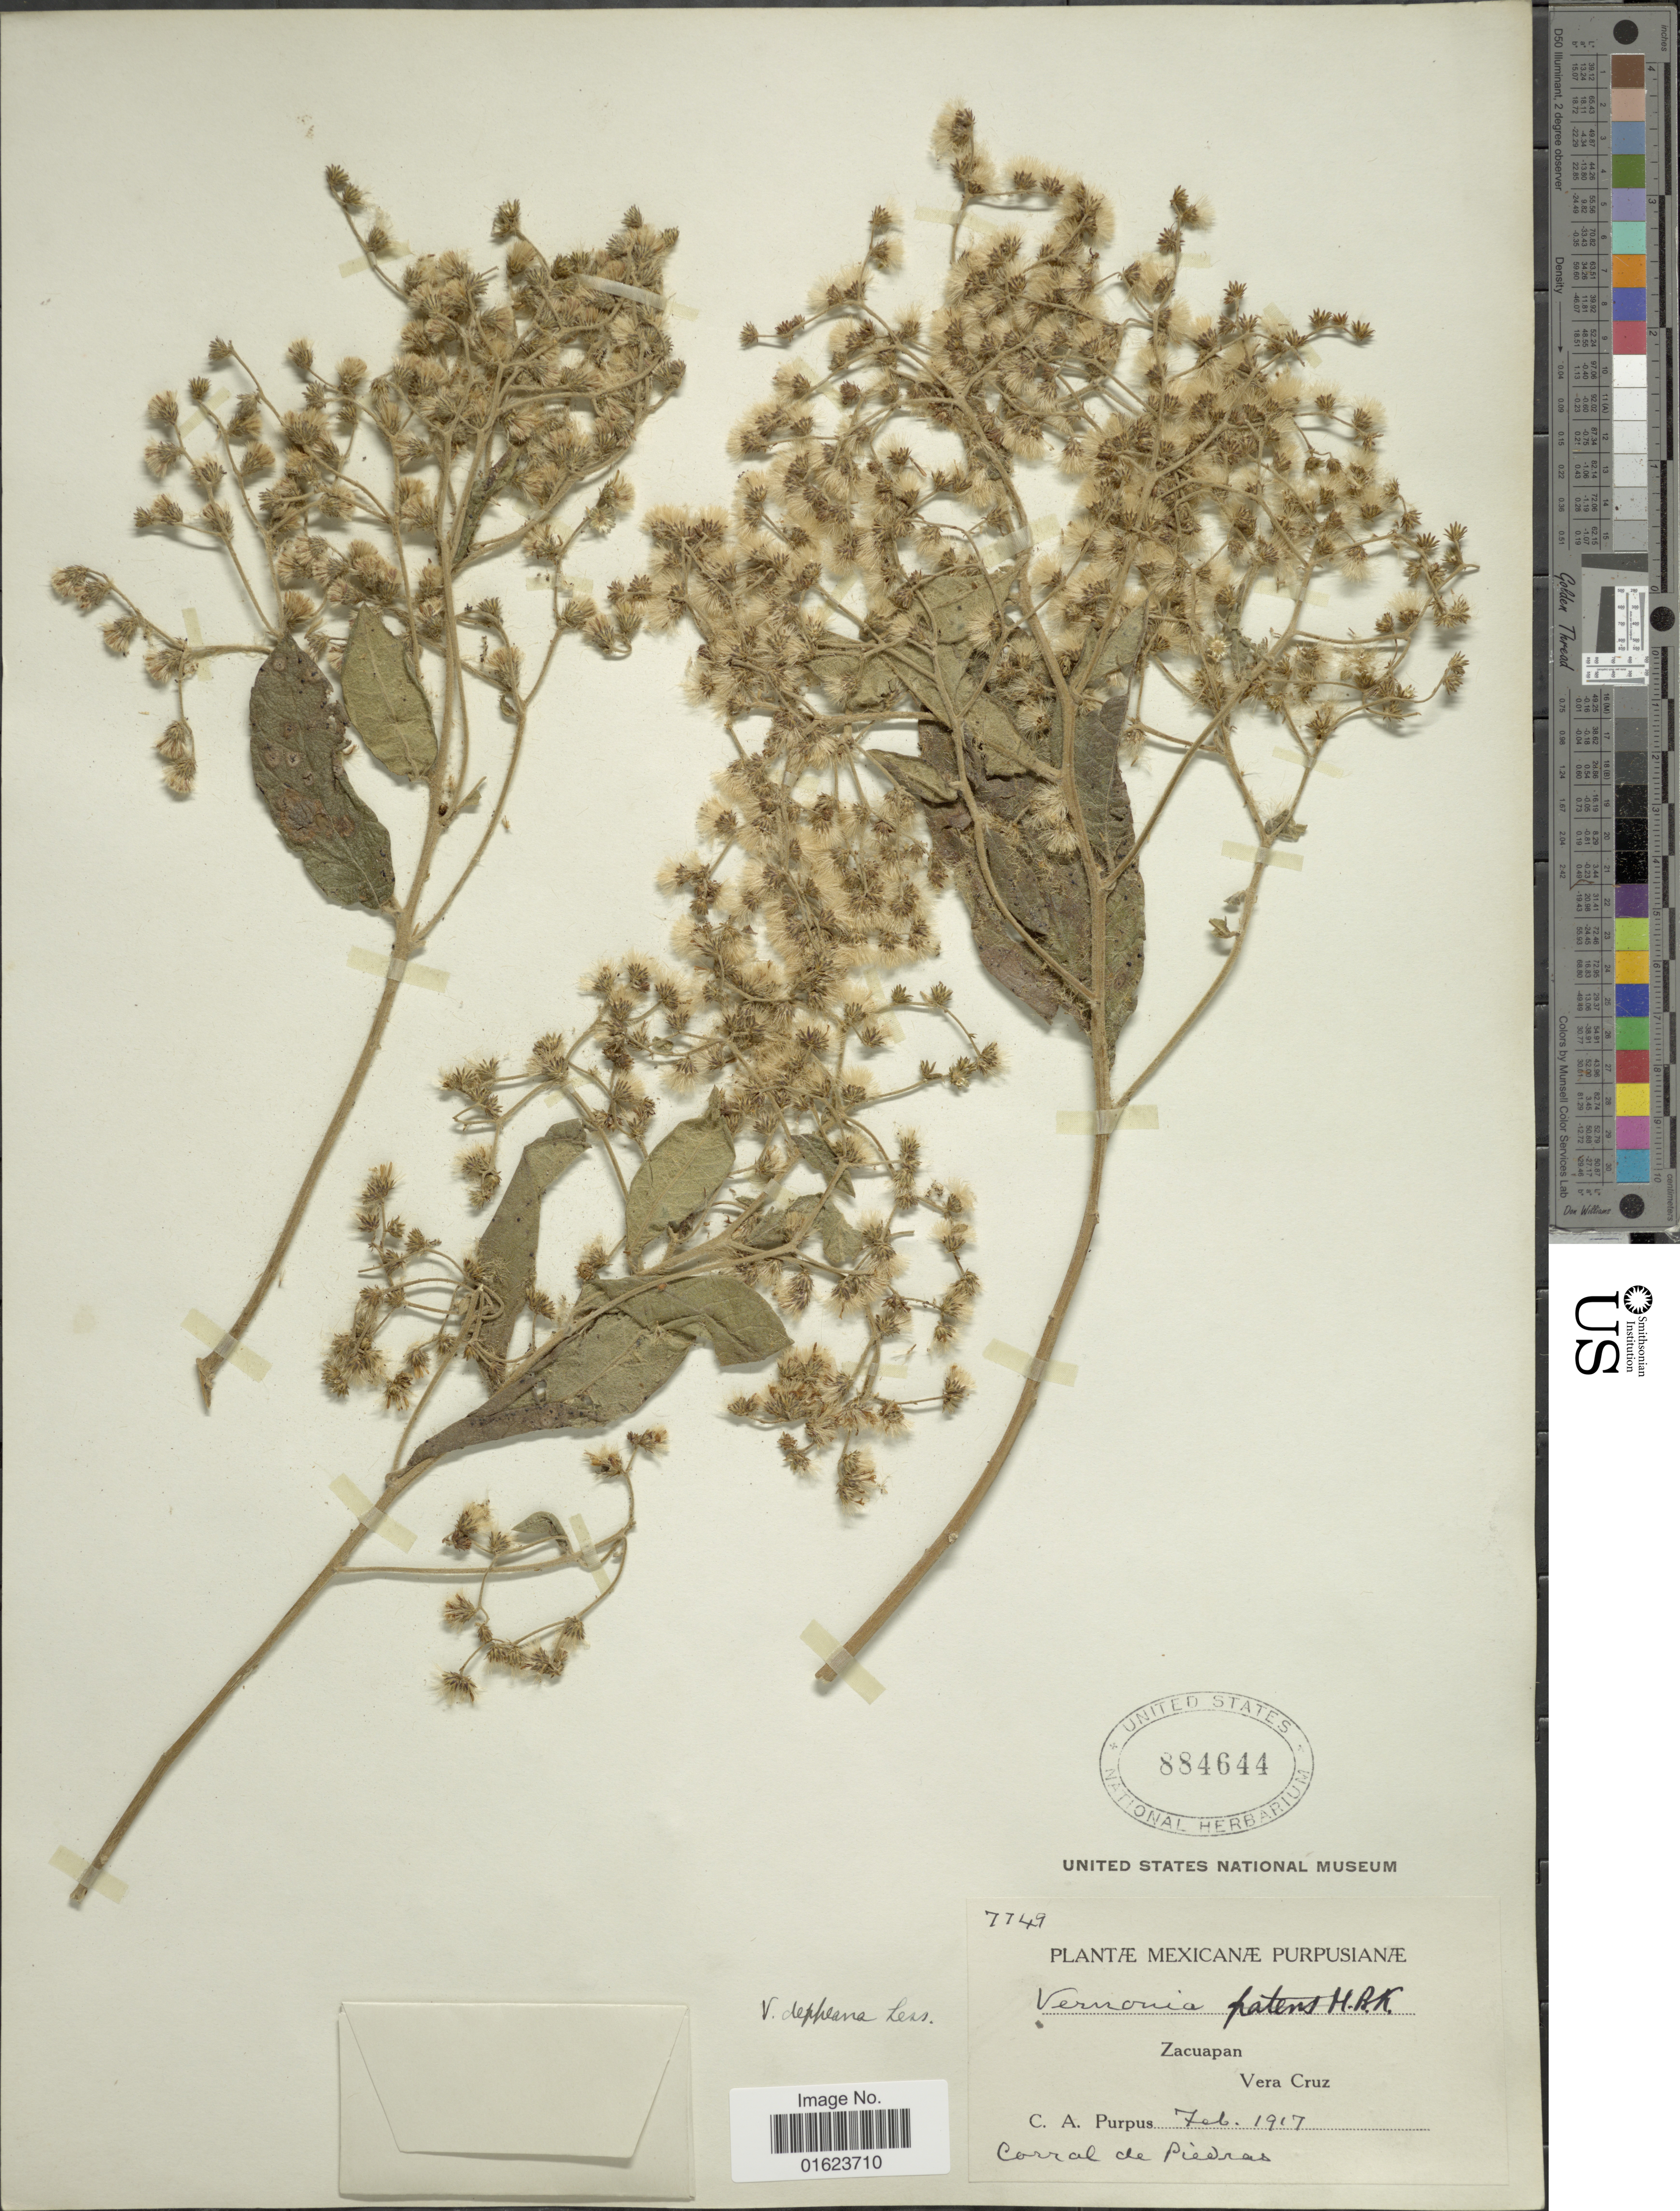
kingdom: Plantae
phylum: Tracheophyta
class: Magnoliopsida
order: Asterales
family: Asteraceae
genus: Vernonanthura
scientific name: Vernonanthura deppeana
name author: (Less.) H. Rob.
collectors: C. A. Purpus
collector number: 7749*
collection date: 1917-02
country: Mexico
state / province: Veracruz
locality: Zacuapan, Ver Cruz. Corral de Piedras.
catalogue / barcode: US 884644